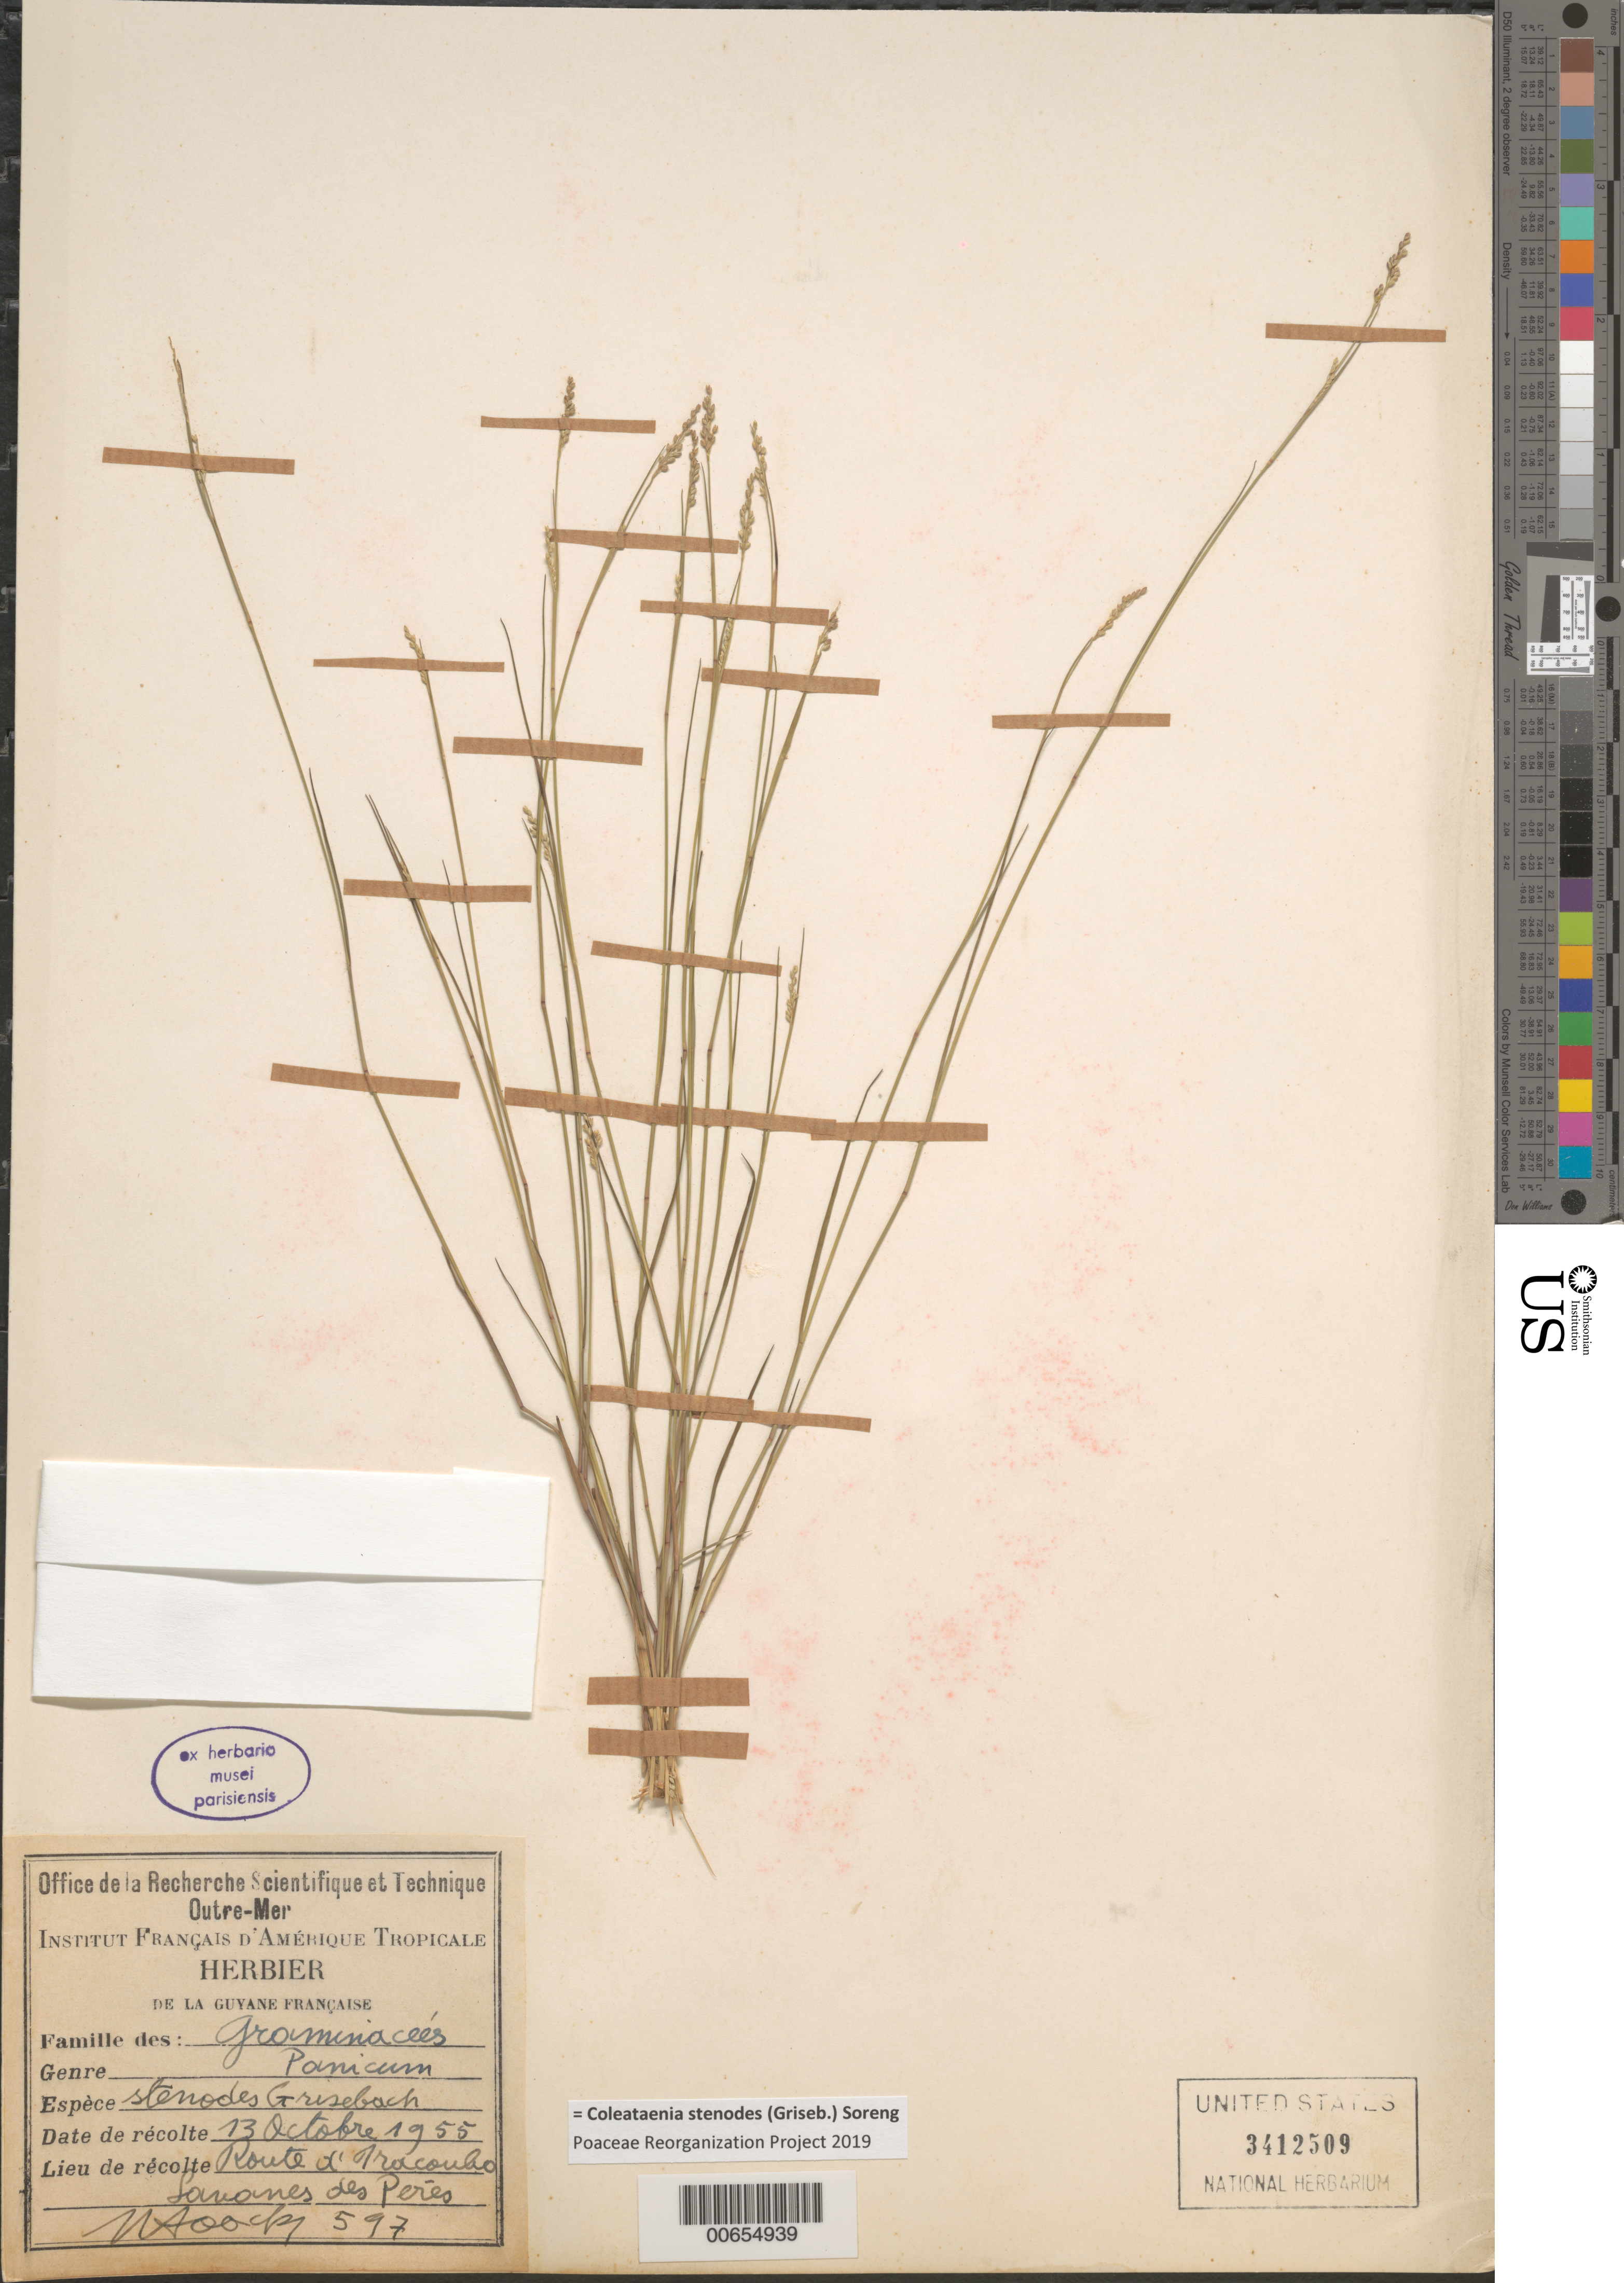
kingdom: Plantae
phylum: Tracheophyta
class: Liliopsida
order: Poales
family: Poaceae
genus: Panicum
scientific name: Panicum stenodes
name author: Griseb.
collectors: J. Hoock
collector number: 597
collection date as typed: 13-Oct-55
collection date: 1955-10-13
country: French Guiana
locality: Route d'Iracoubo, Savanes des Peres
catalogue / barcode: US 3412509